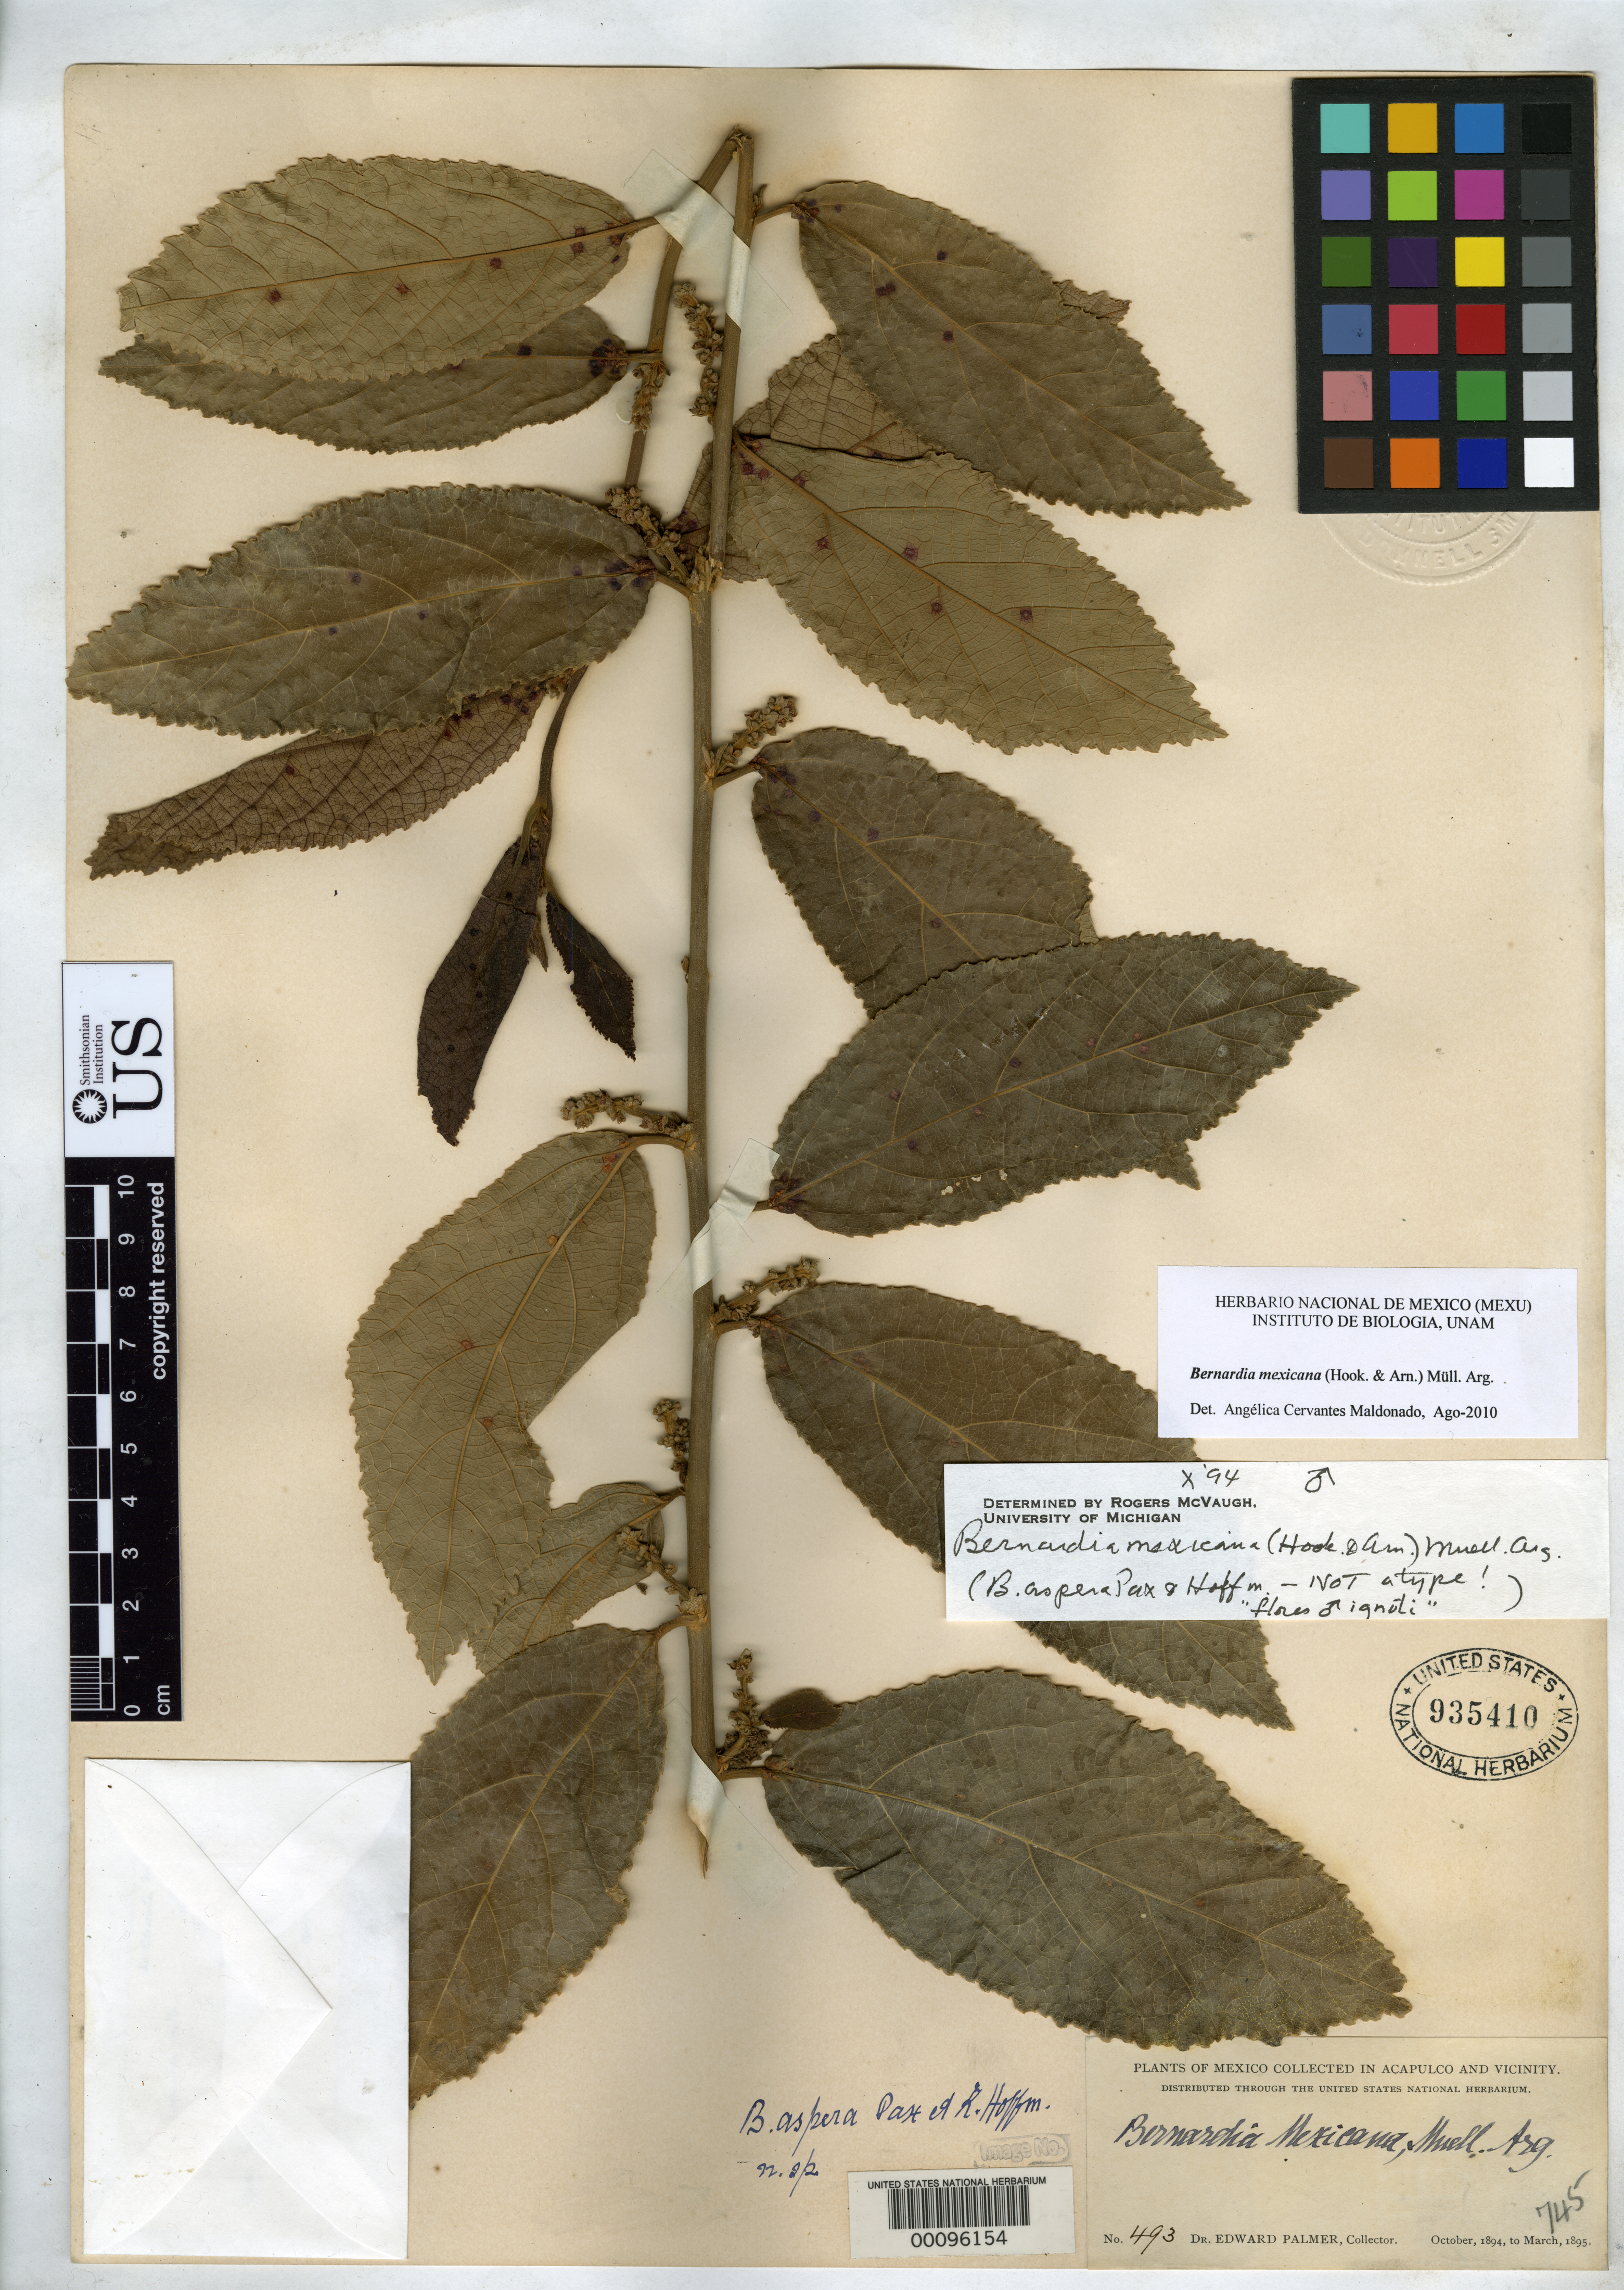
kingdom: Plantae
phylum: Tracheophyta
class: Magnoliopsida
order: Malpighiales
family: Euphorbiaceae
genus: Bernardia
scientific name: Bernardia aspera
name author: Pax & K. Hoffm. in Engl.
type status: Type Collection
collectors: E. Palmer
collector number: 493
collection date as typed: Oct 1894 to -- Mar 1895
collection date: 1894-10/1895-03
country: Mexico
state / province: Guerrero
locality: Acapulco & vicinity.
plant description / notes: Type number of Bernardia aspera, annotated by R. McVaugh (1994) as male specimen, "not a type! "flores [male] ignoti" [quoting protologue].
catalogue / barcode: US 935410